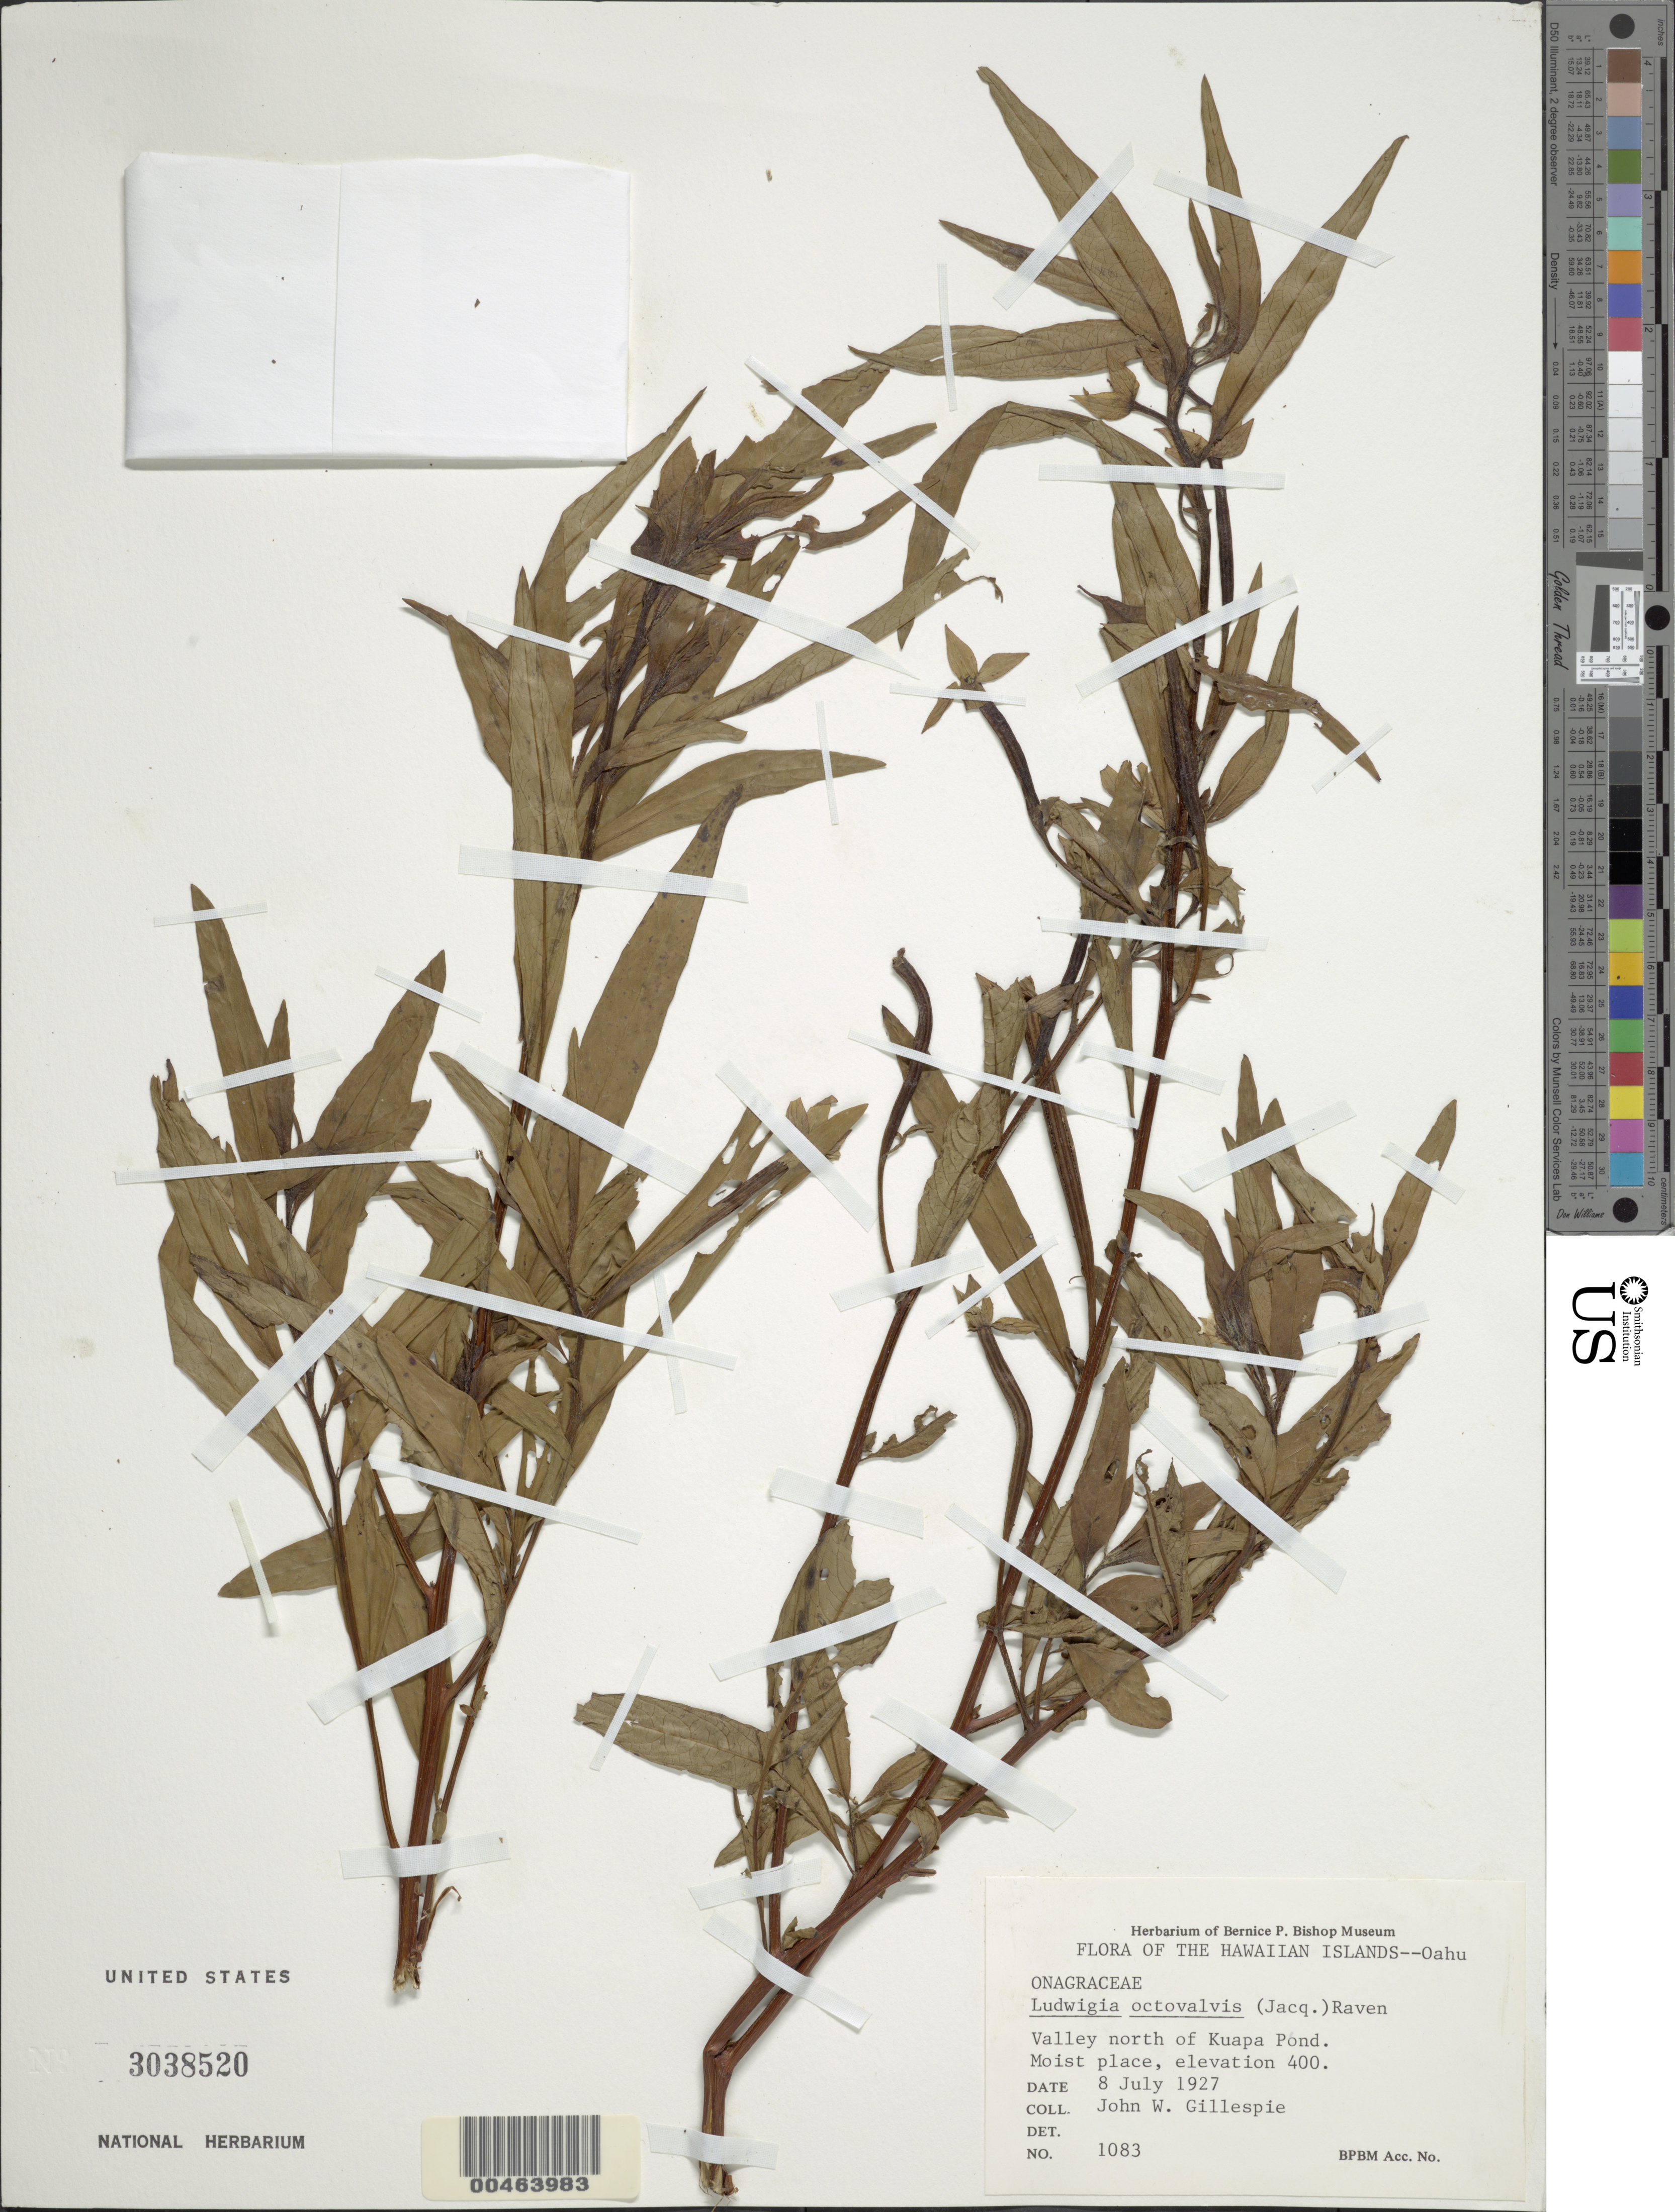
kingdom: Plantae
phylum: Tracheophyta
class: Magnoliopsida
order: Myrtales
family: Onagraceae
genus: Ludwigia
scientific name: Ludwigia octovalvis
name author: (Jacq.) P.H. Raven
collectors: J. W. Gillespie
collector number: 1083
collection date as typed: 8 Jul 1927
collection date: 1927-07-08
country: United States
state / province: Hawaii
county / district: Honolulu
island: Oahu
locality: Valley north of Kuapa Pond.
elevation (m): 122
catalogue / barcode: US 3038520